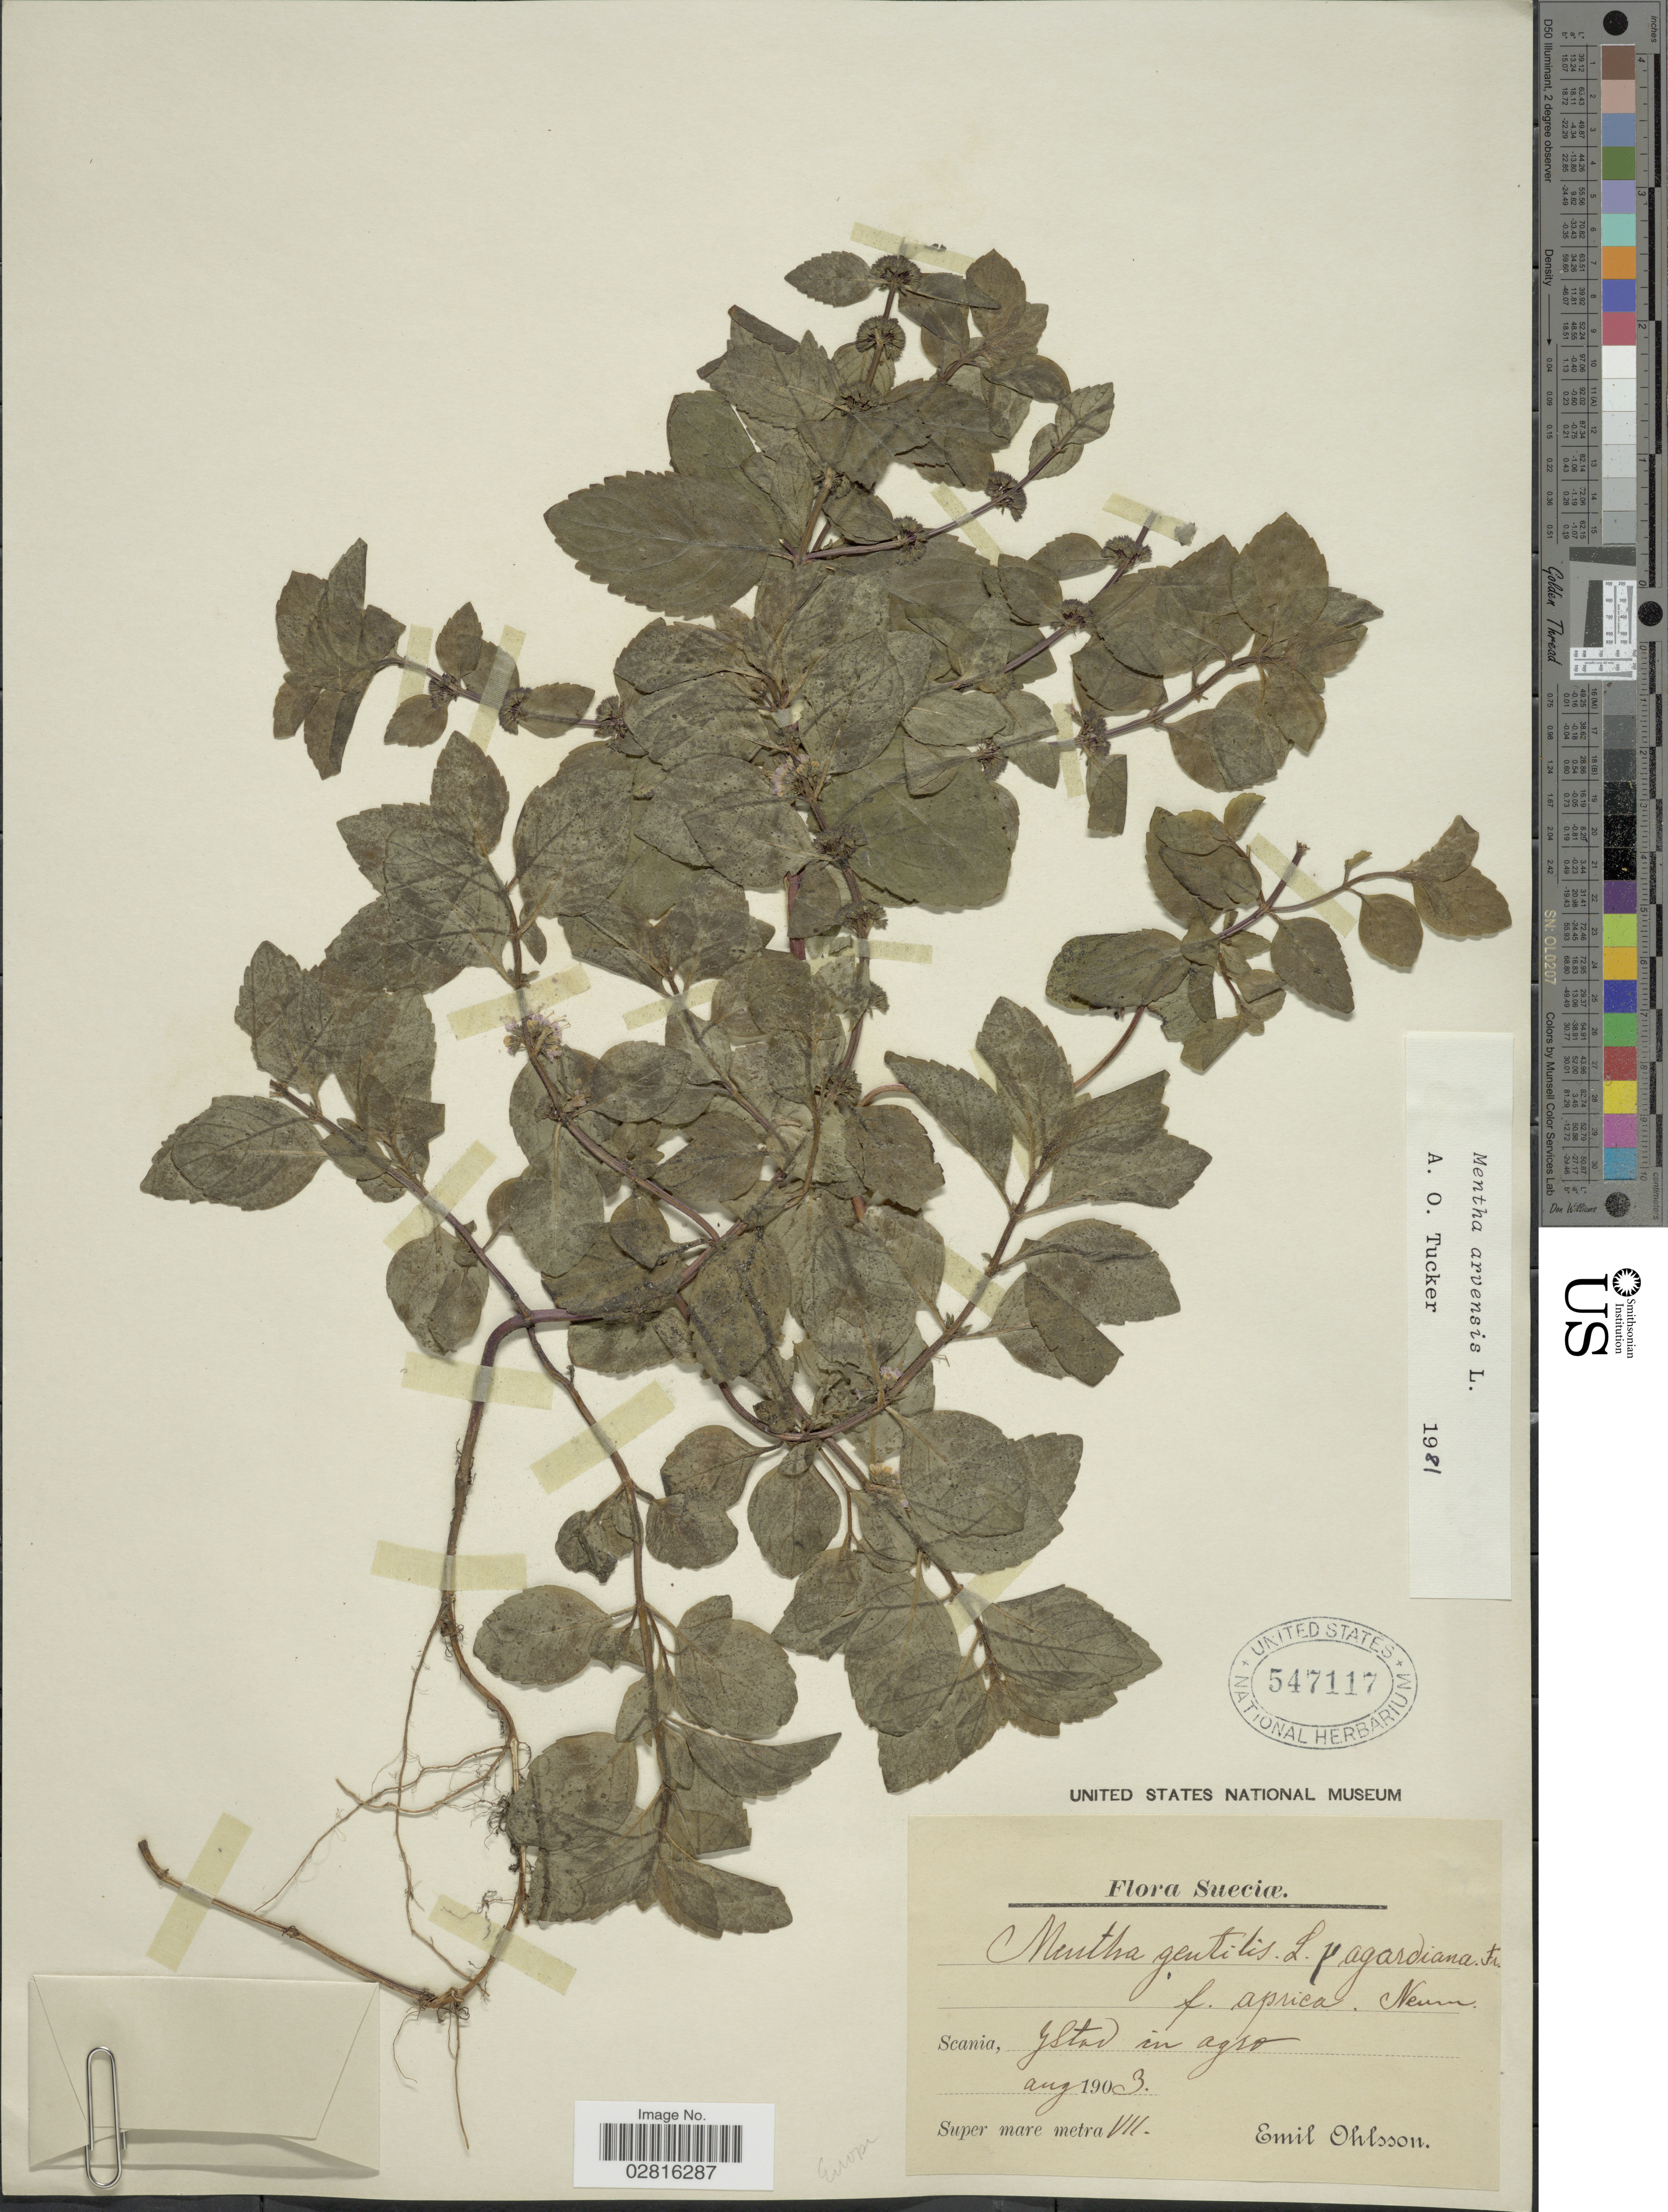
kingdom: Plantae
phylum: Tracheophyta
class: Magnoliopsida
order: Lamiales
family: Lamiaceae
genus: Mentha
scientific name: Mentha arvensis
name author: L.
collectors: E. Ohlsson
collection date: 1903-08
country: Sweden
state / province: Skåne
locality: Sueciæ. Scania, Gstad in agro.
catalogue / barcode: US 547117